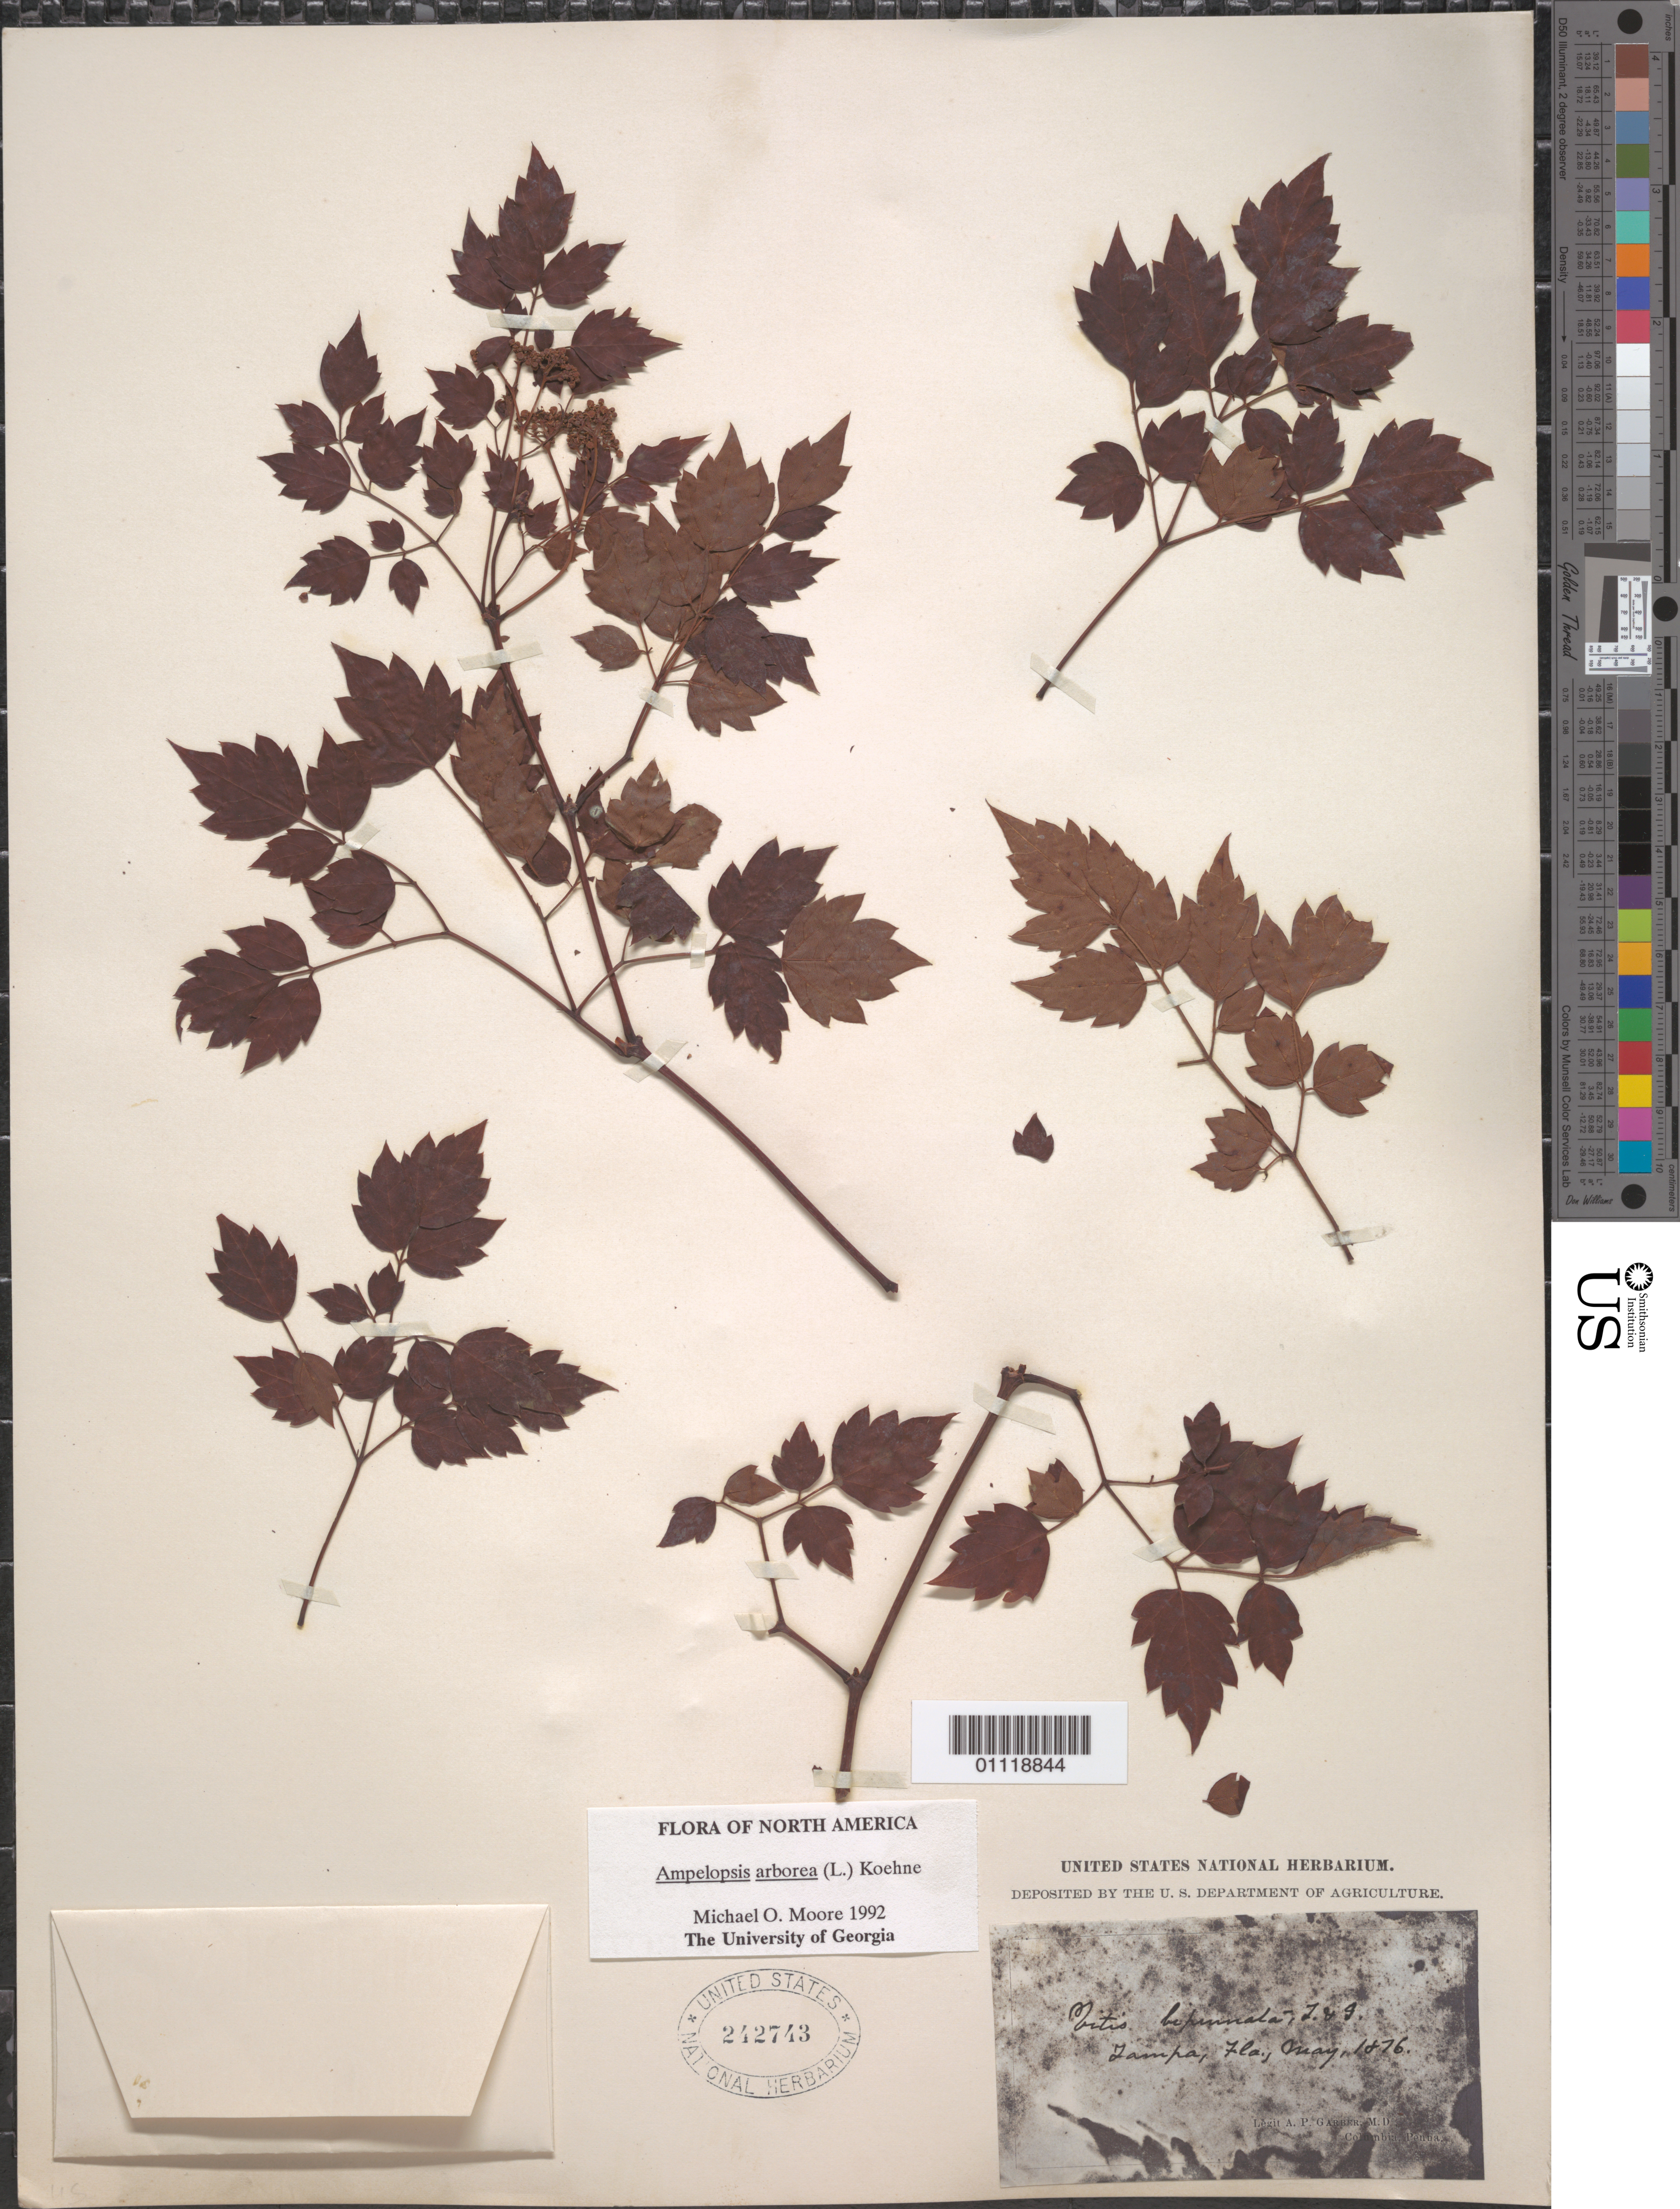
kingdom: Plantae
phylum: Tracheophyta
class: Magnoliopsida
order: Vitales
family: Vitaceae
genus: Ampelopsis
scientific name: Ampelopsis arborea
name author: (L.) Koehne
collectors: U.S. Department of Agriculture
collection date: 1876-05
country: United States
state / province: Florida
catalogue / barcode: US 242743